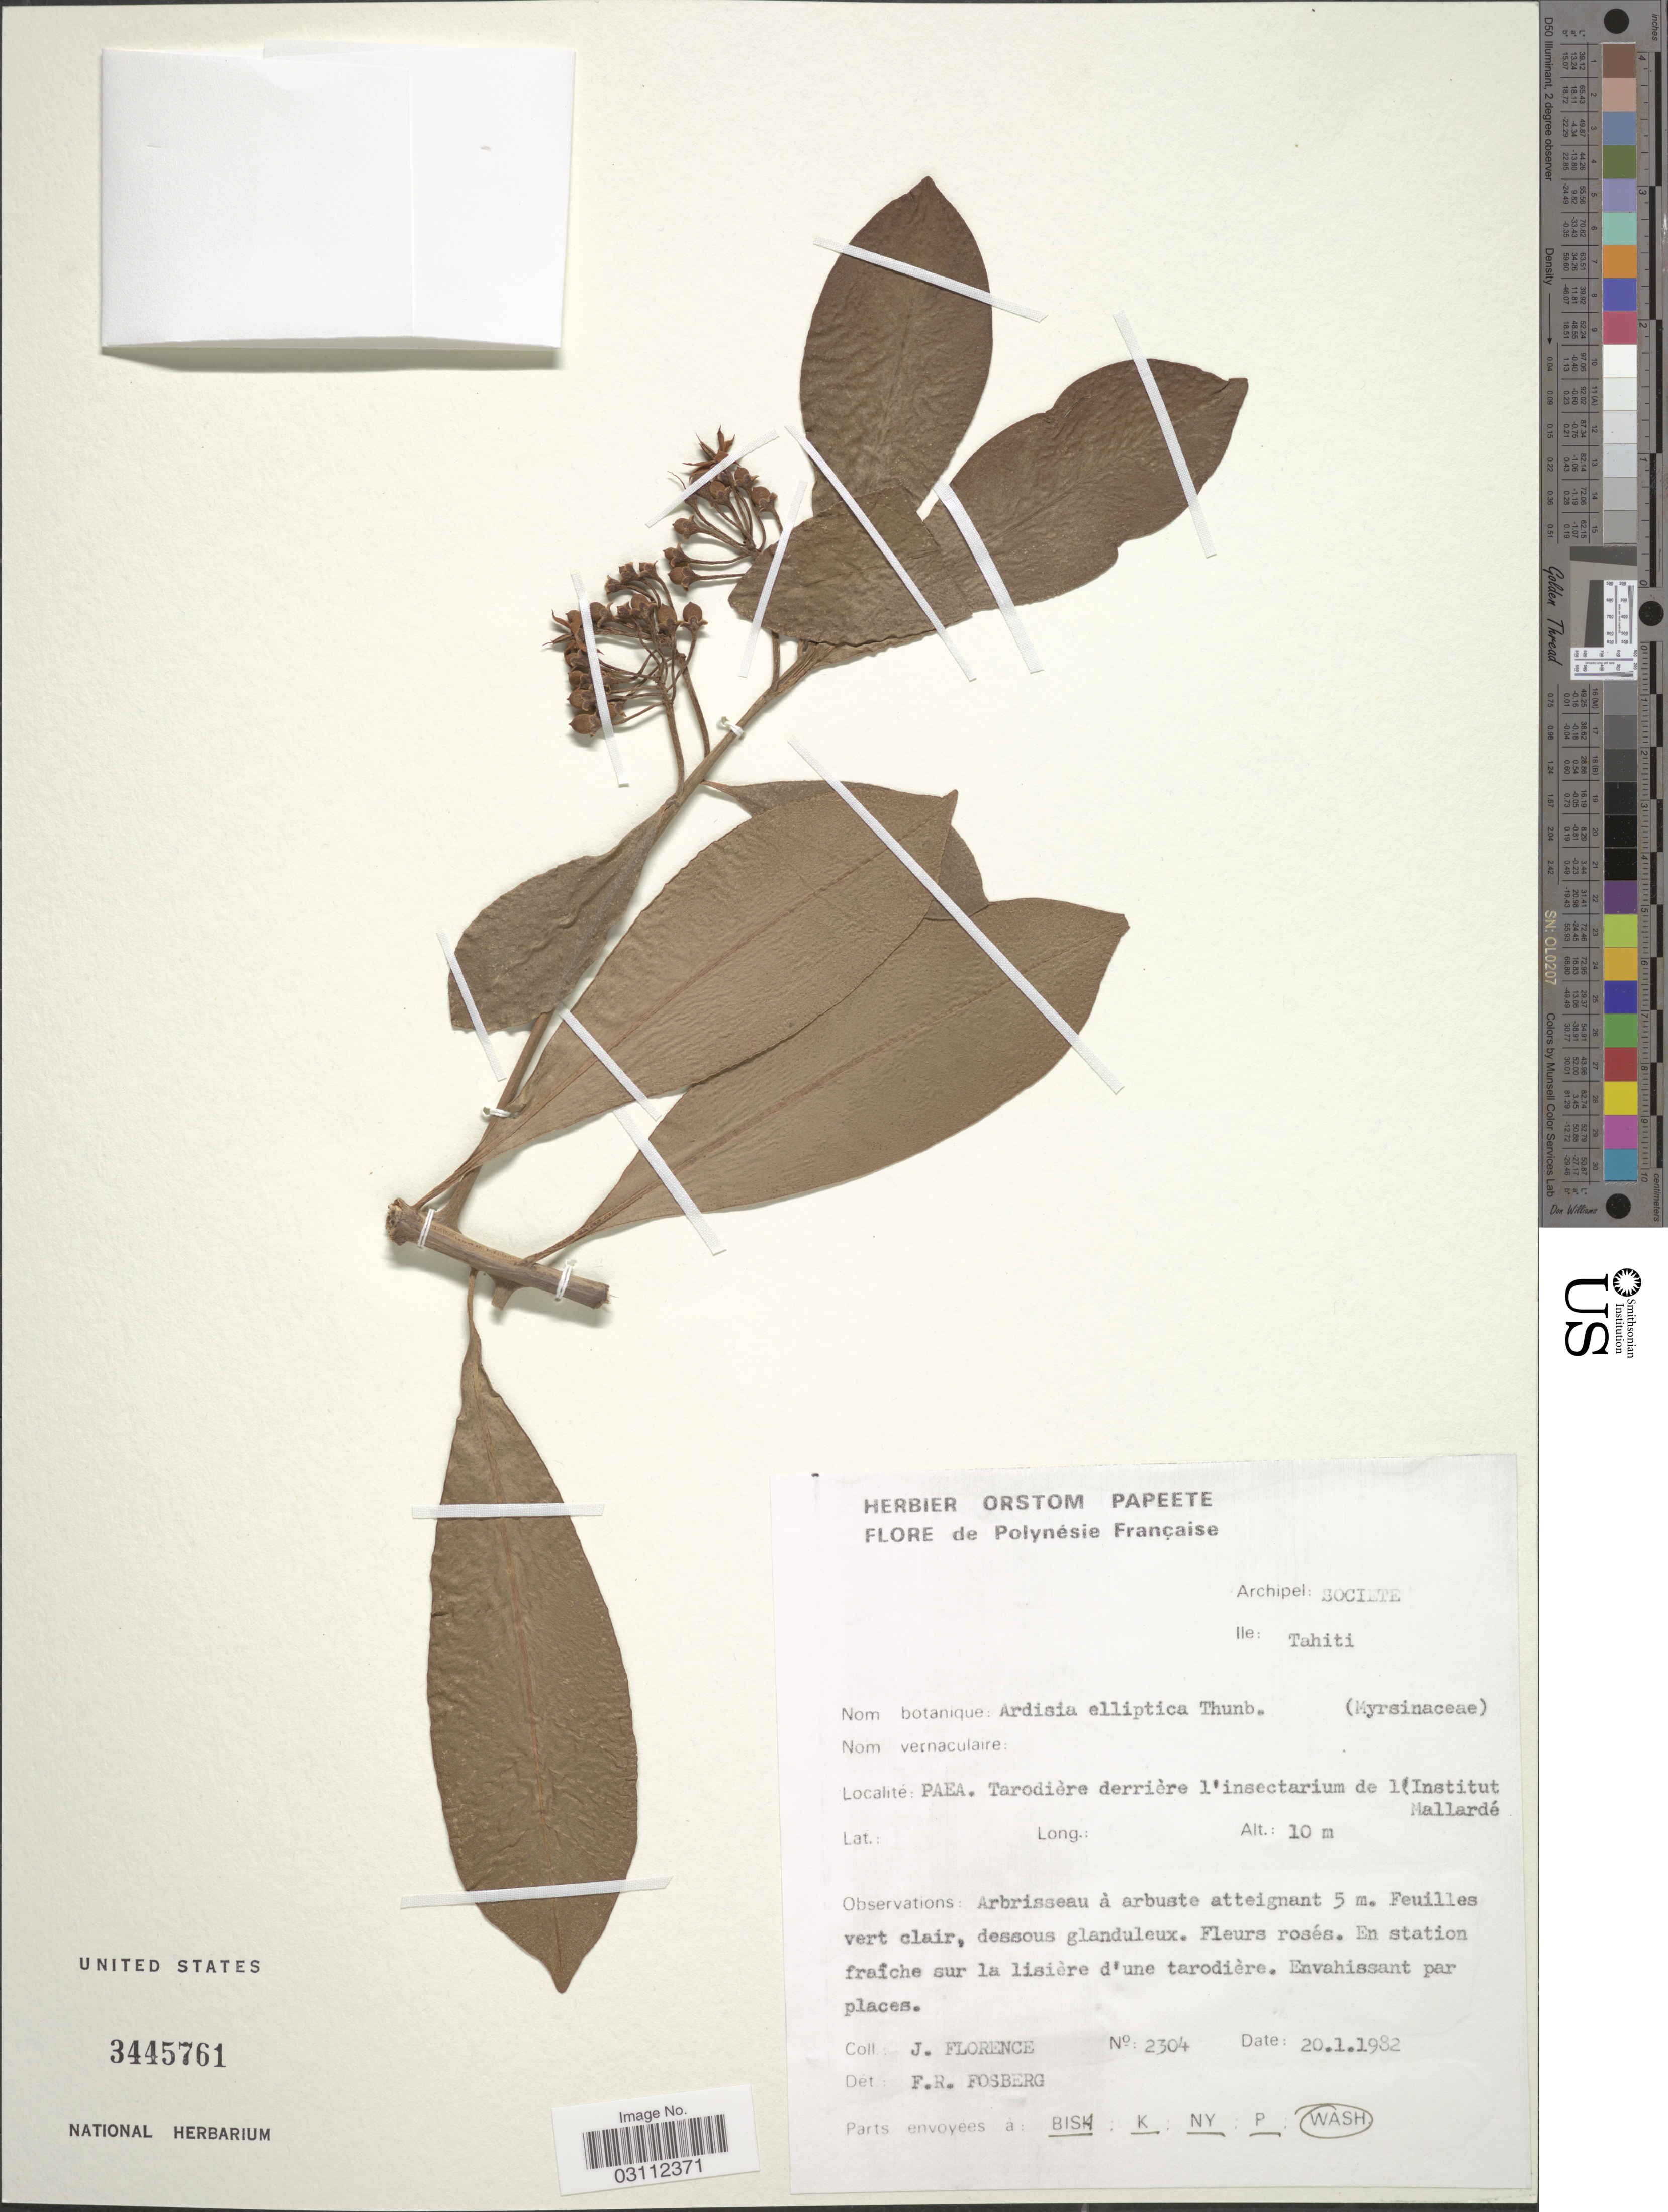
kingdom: Plantae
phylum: Tracheophyta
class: Magnoliopsida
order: Ericales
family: Primulaceae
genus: Ardisia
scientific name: Ardisia elliptica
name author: Thunb.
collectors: J. Florence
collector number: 2304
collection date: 1982-01-20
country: French Polynesia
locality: Archipel: Societe. Ile: Tahiti. PAEA. Tarodière derrièe l'insectarium de l'Institut Mallardé.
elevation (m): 10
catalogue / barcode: US 3445761